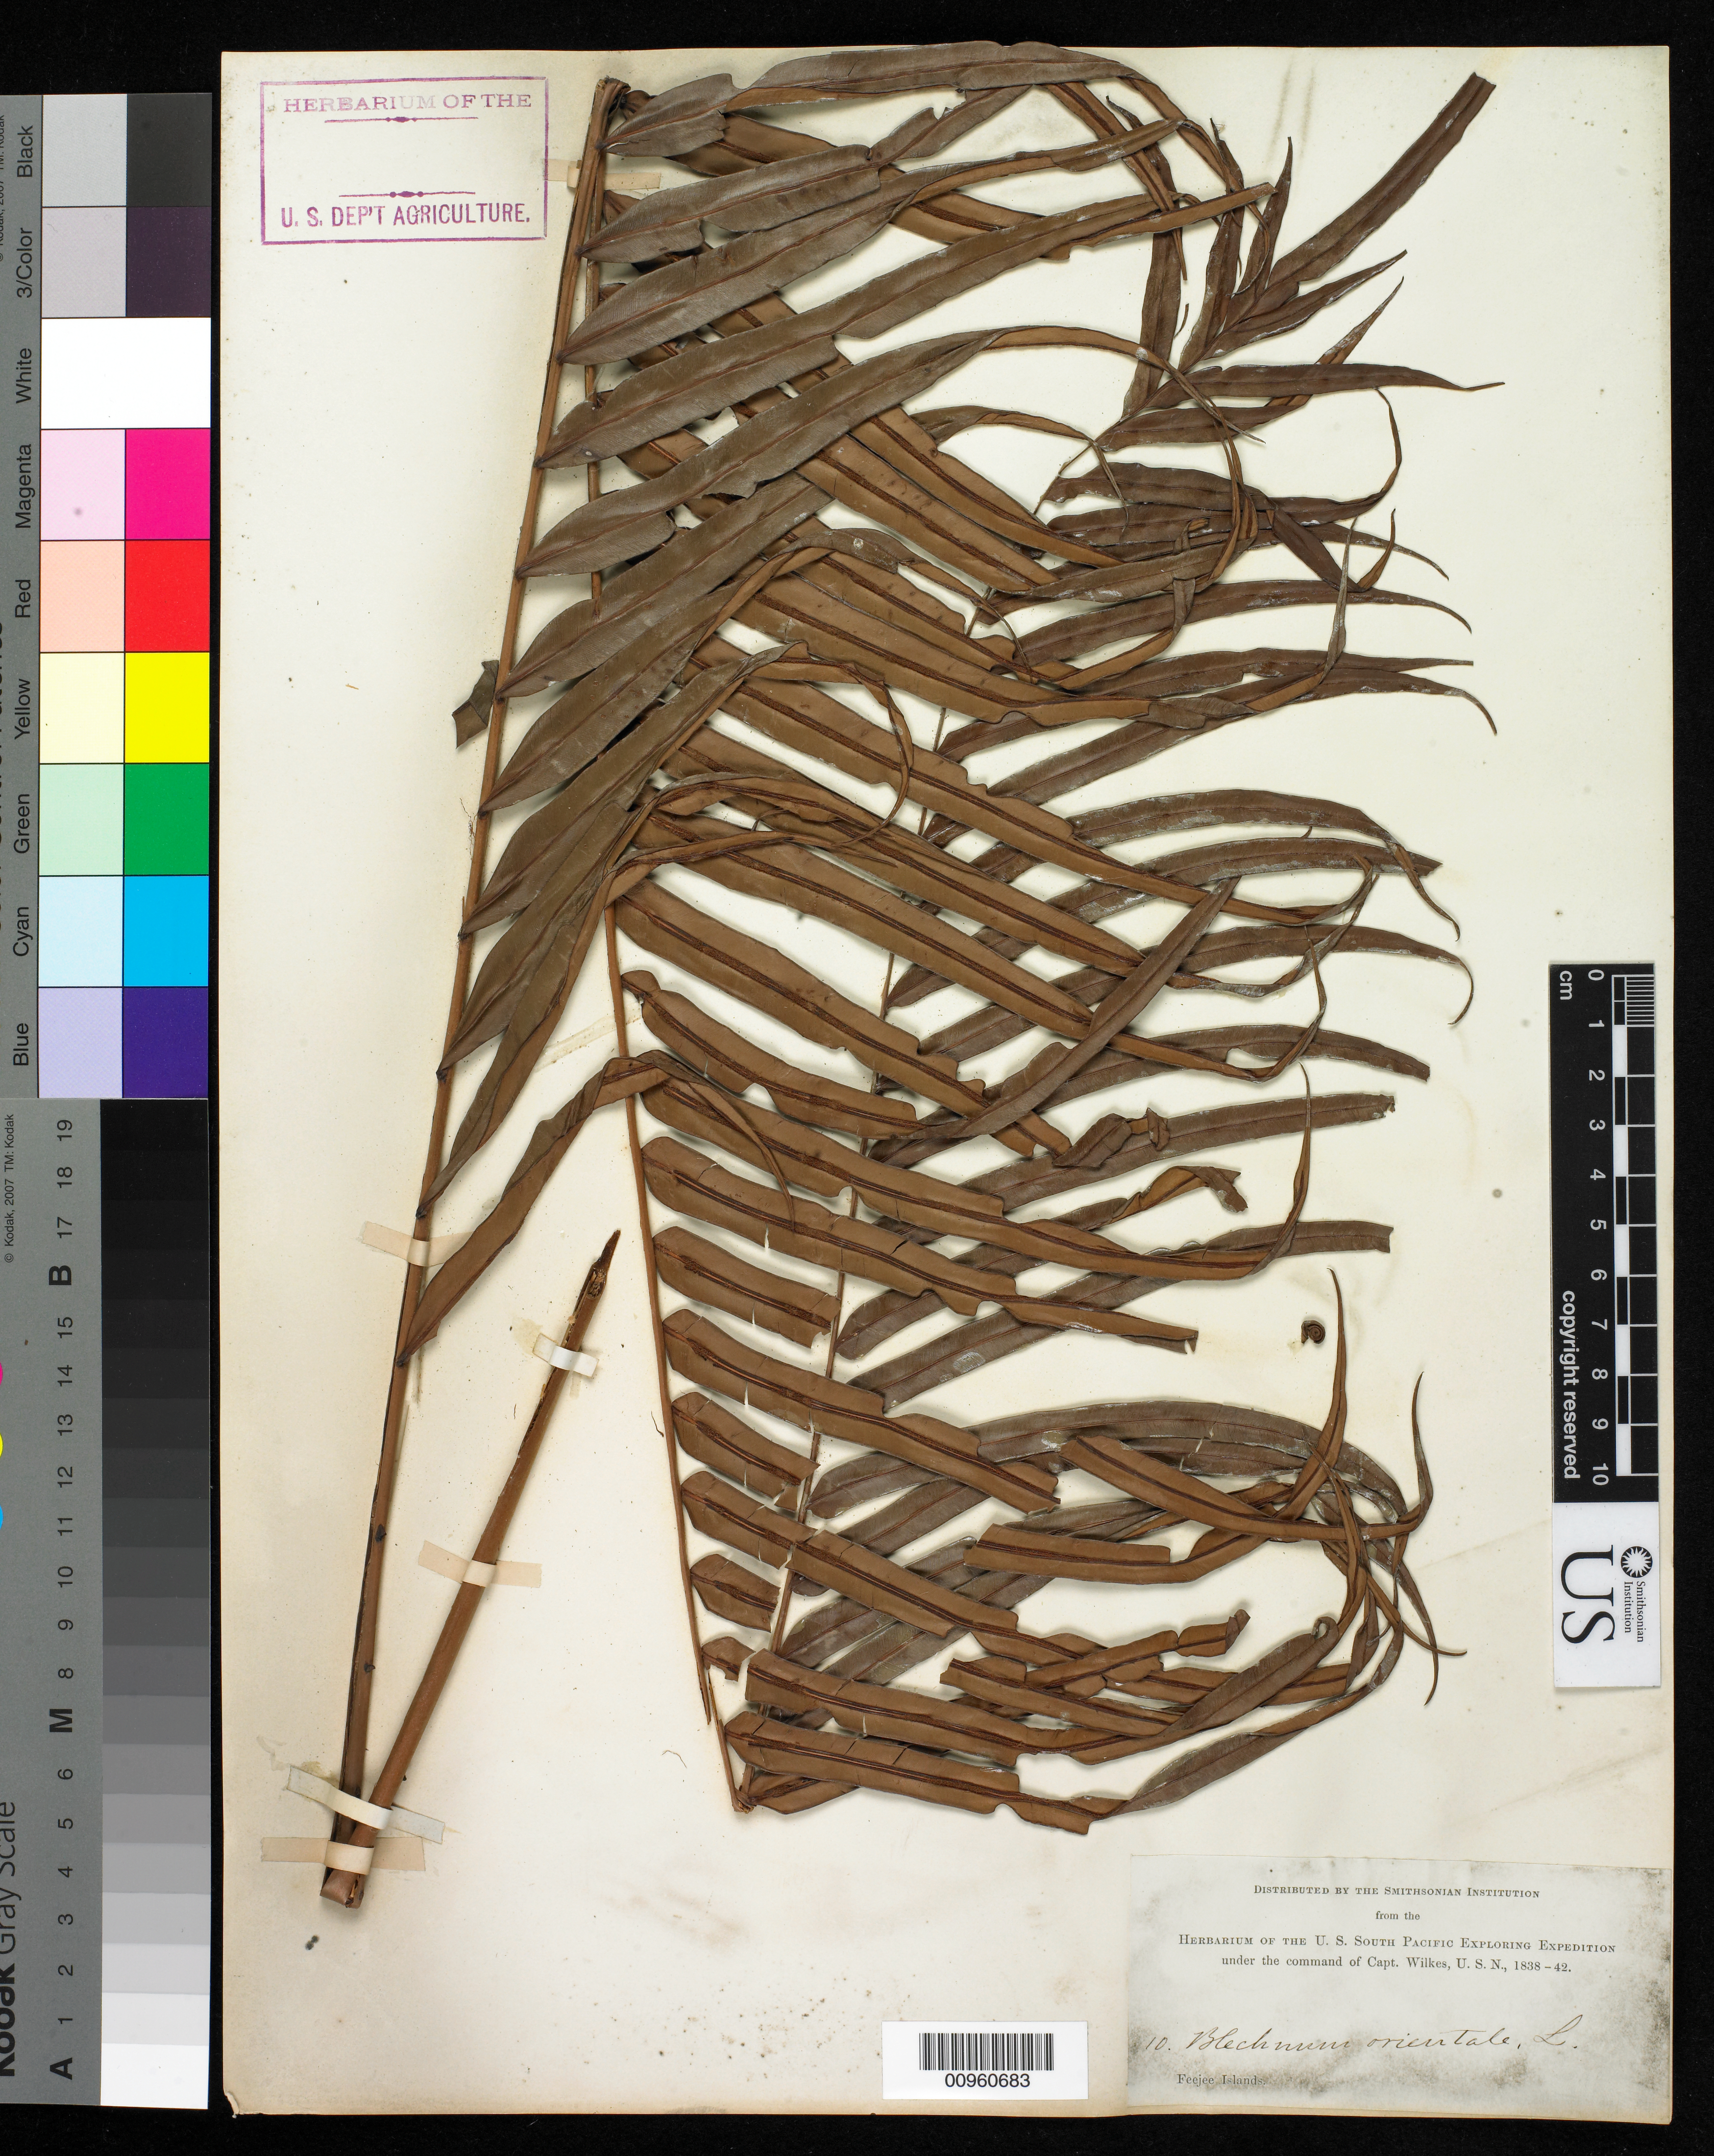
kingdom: Plantae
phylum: Tracheophyta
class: Polypodiopsida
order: Polypodiales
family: Blechnaceae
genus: Blechnum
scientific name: Blechnum orientale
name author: L.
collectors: Wilkes Explor. Exped.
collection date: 1838/1842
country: Fiji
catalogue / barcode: US 98669